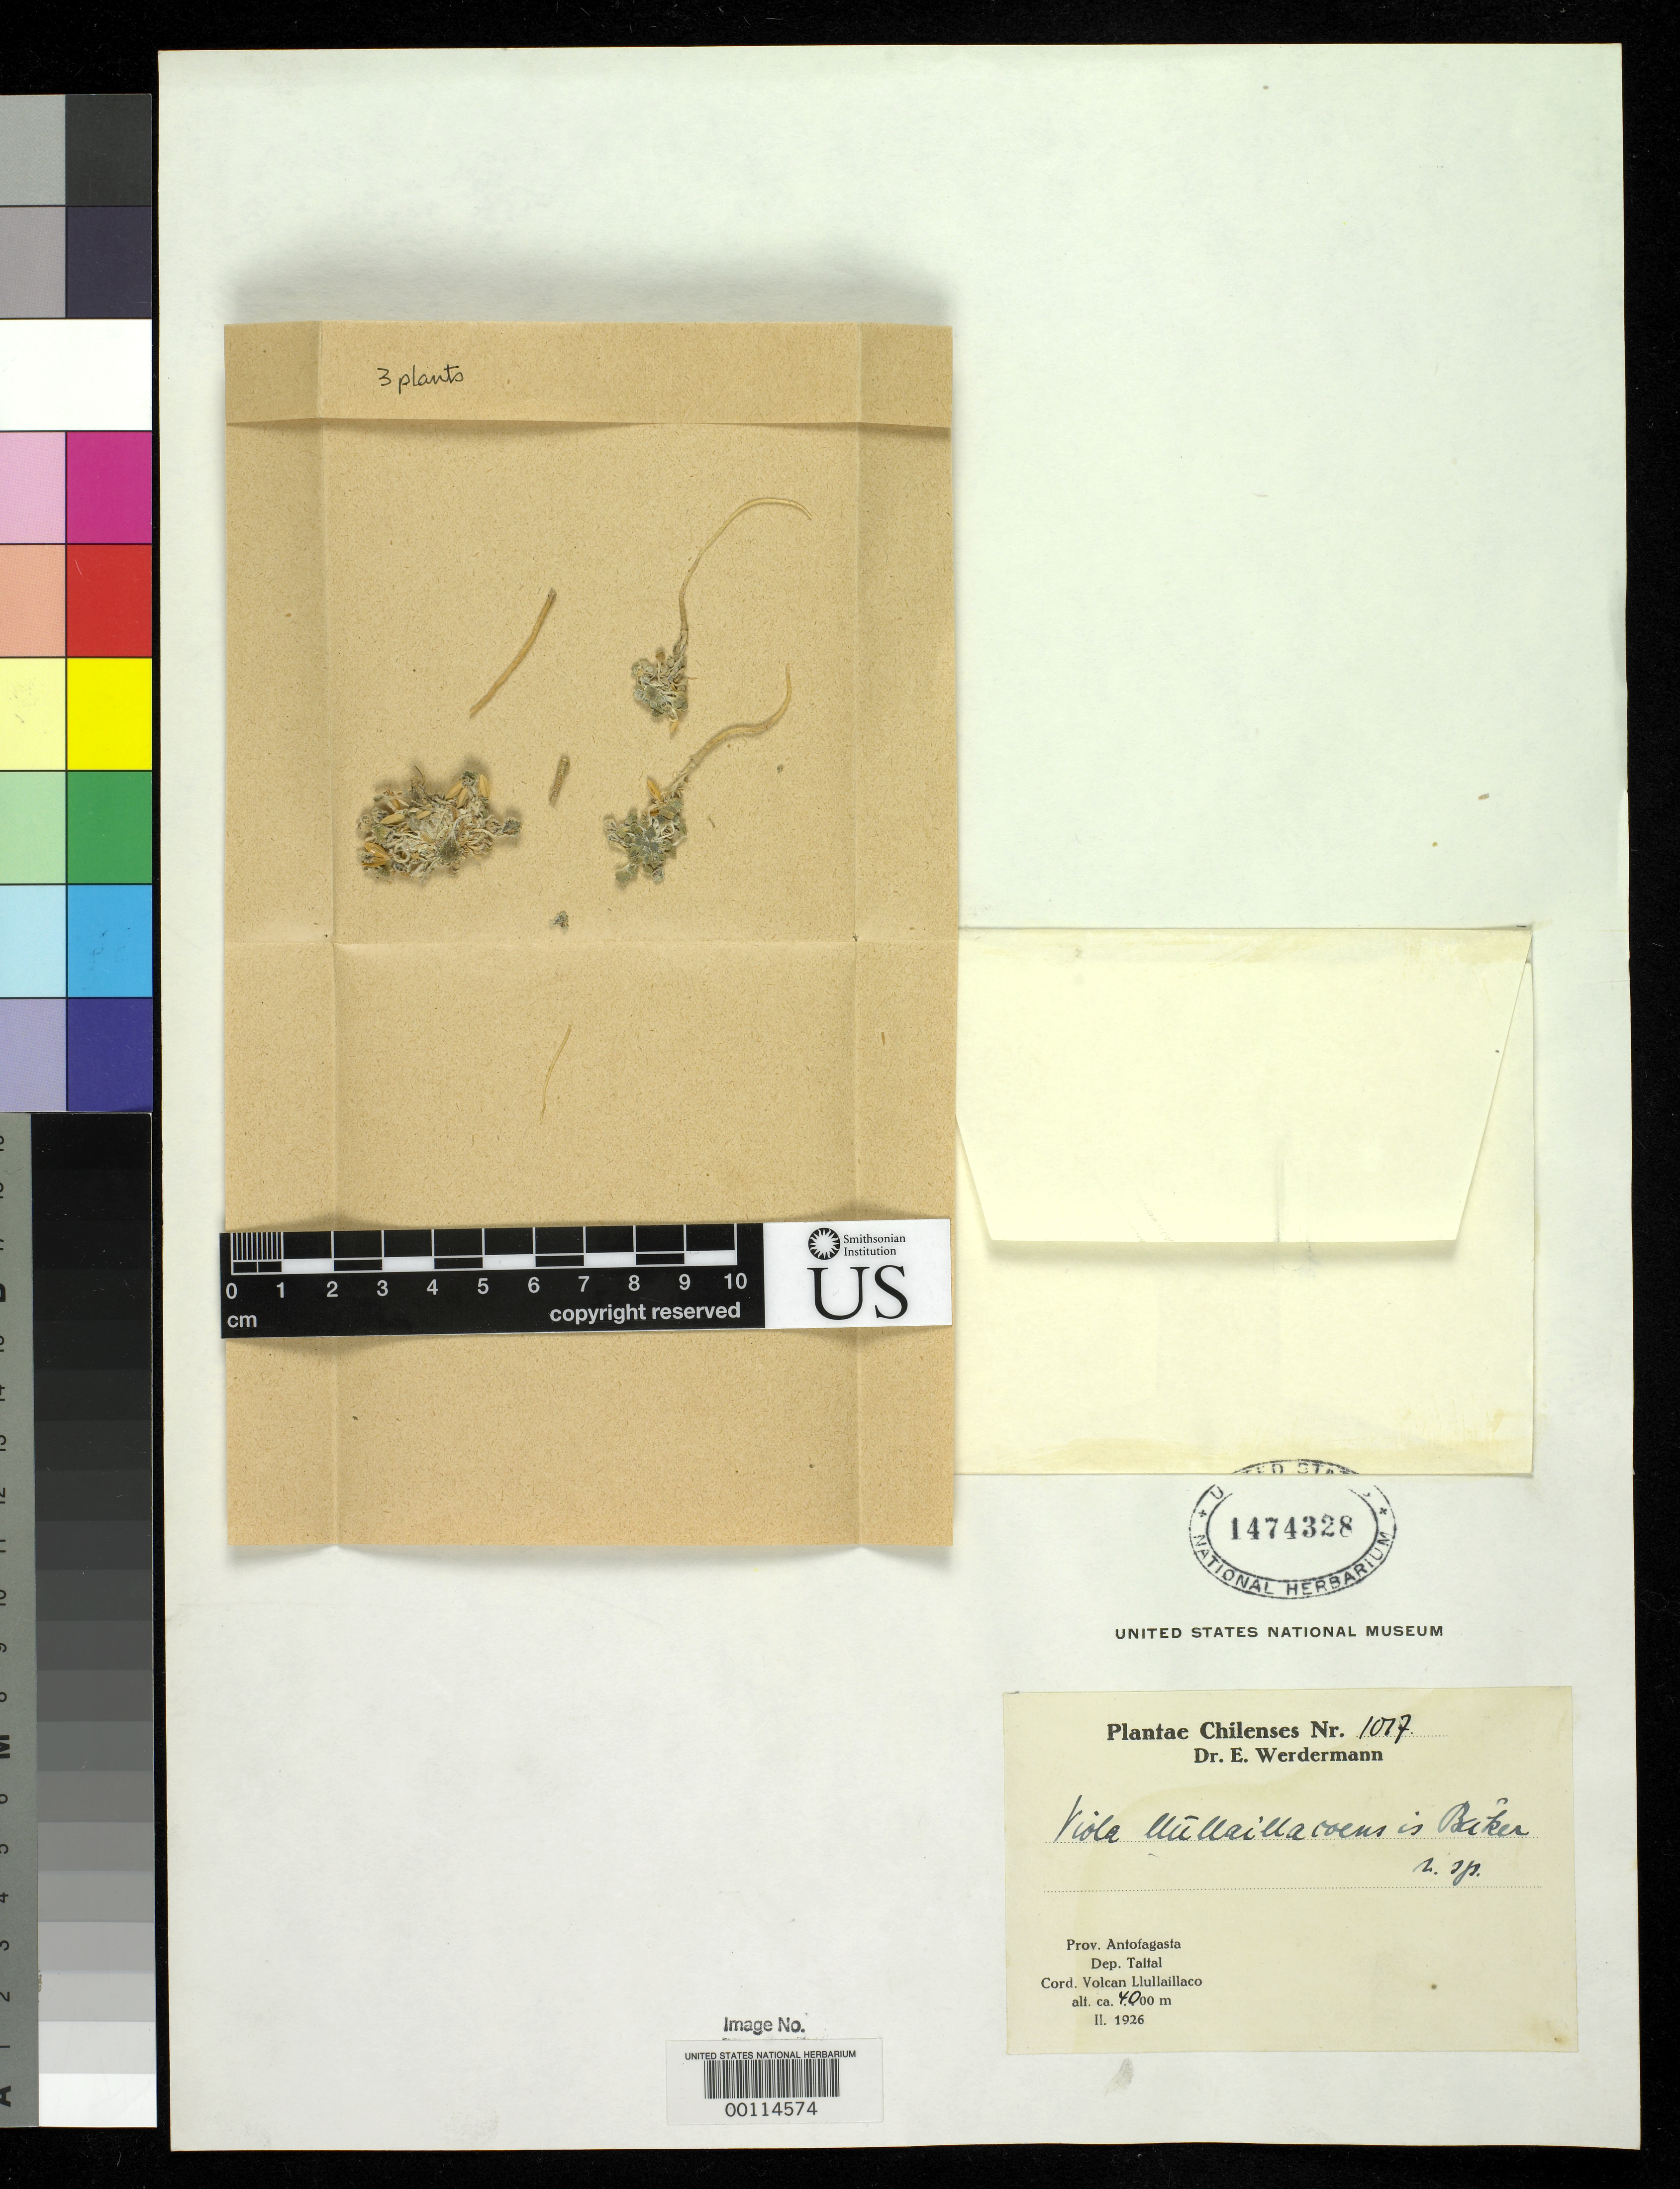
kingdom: Plantae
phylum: Tracheophyta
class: Magnoliopsida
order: Malpighiales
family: Violaceae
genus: Viola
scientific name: Viola llullaillacoensis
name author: W. Becker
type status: Type Collection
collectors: E. Werdermann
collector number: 1017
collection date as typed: Feb 1926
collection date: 1926-02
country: Chile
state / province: Antofagasta (II)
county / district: Taltal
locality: Cordillera Volcan Llullaillaco.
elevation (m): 4000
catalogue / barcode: US 1474328